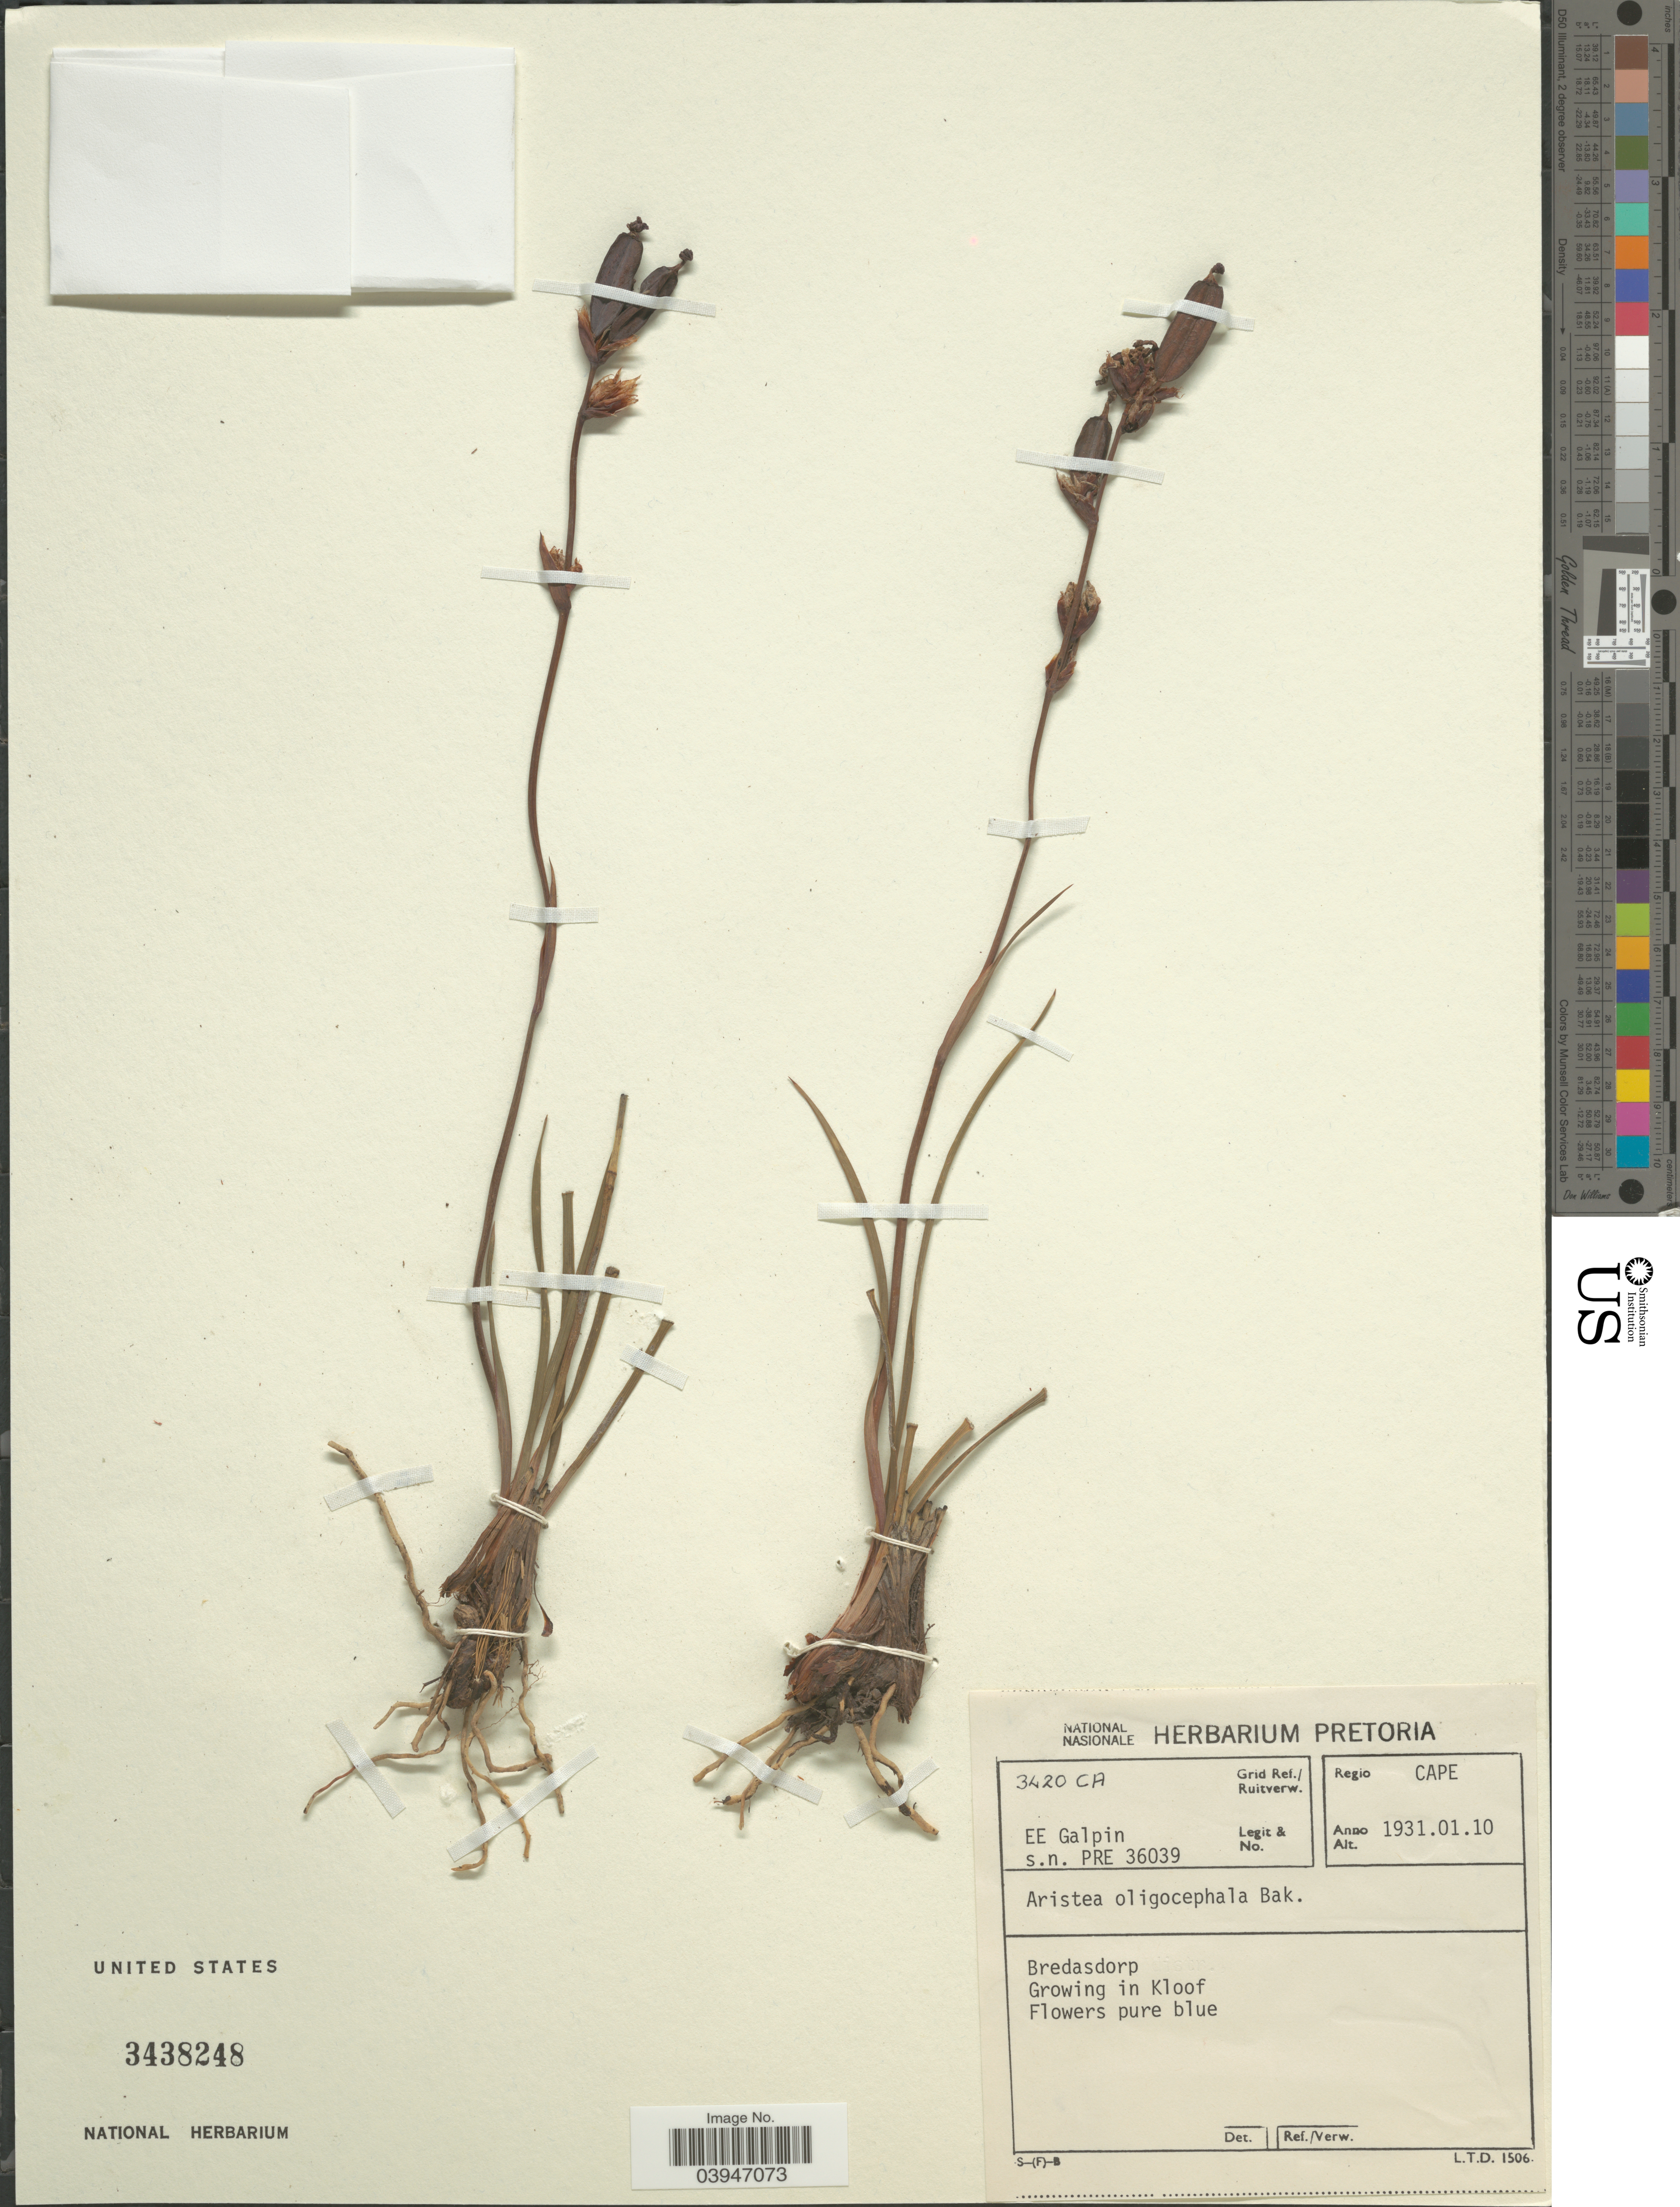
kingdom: Plantae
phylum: Tracheophyta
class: Liliopsida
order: Asparagales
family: Iridaceae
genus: Aristea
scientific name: Aristea oligocephala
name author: Baker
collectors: E. Galpin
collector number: PRE 36039 ?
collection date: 1931-01-10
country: South Africa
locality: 3420 CA Grid Ref./Ruitverw. Regio Cape. Bredasdorp. In Kloof.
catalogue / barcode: US 3438248